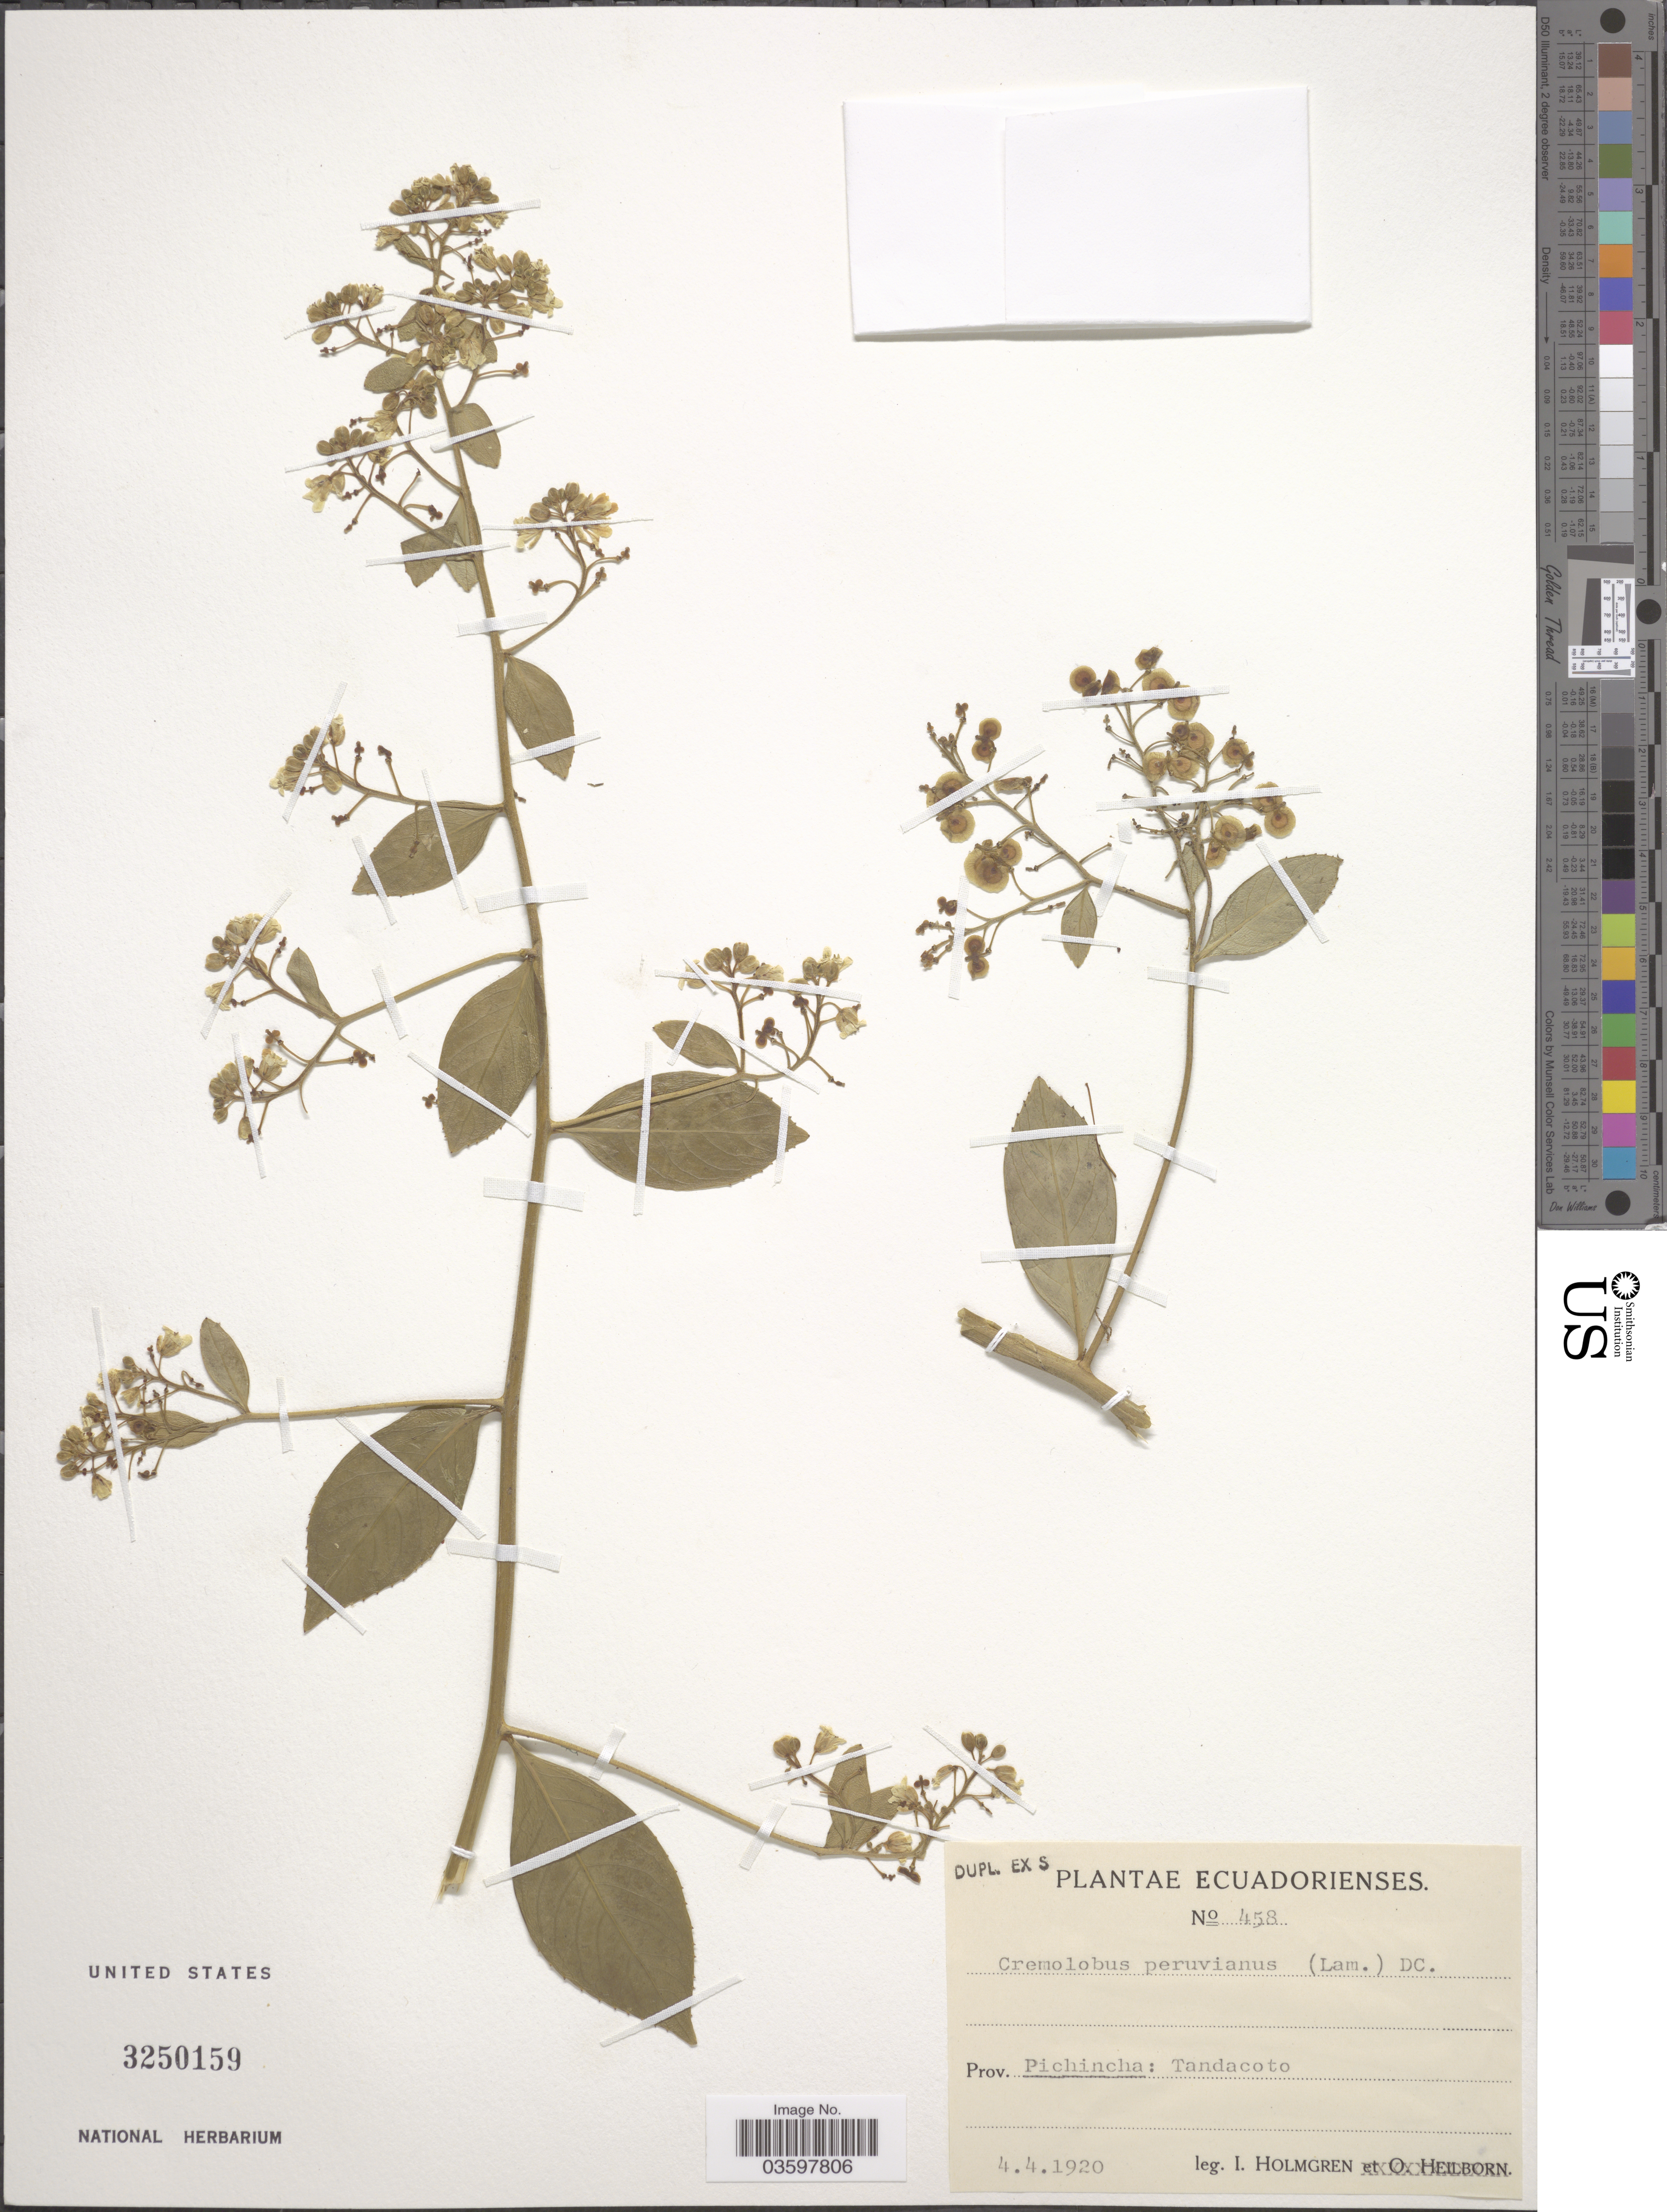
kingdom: Plantae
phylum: Tracheophyta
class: Magnoliopsida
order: Brassicales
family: Brassicaceae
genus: Cremolobus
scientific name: Cremolobus peruvianus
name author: (Lam.) DC.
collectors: I. Holmgren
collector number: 458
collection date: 1920-04-04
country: Ecuador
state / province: Pichincha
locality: Tandacoto.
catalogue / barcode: US 3250159